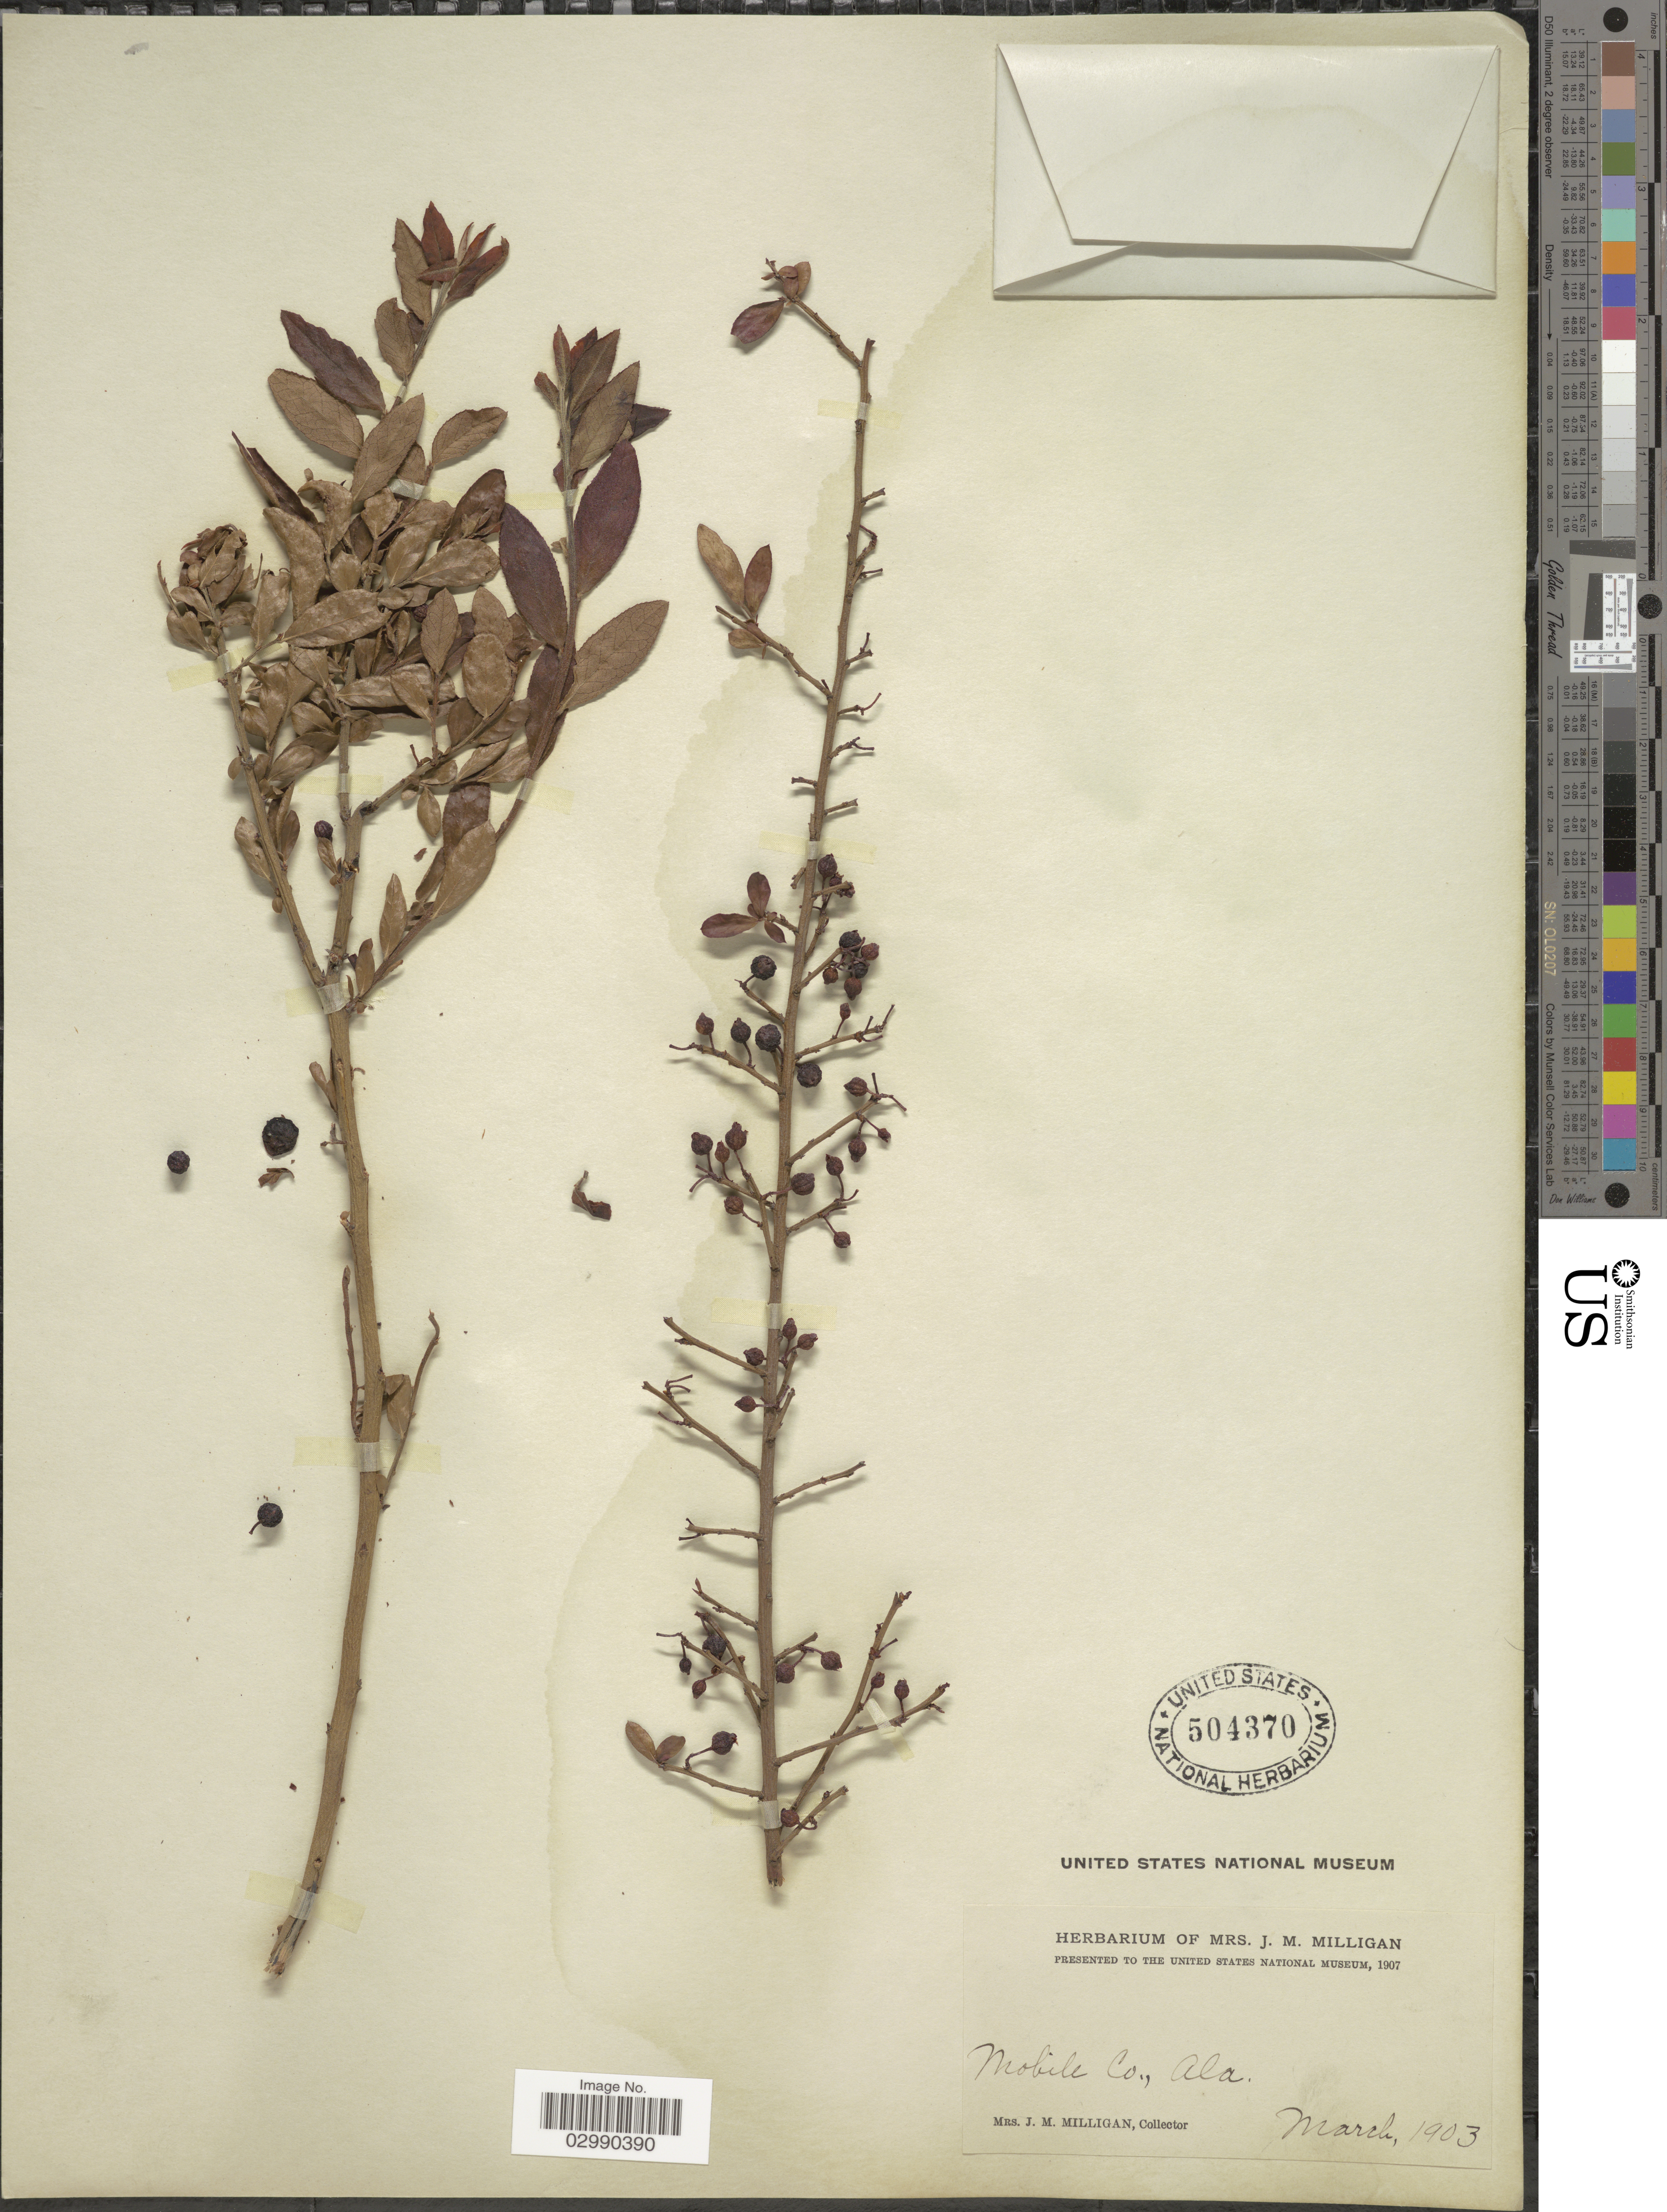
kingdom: Plantae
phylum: Tracheophyta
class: Magnoliopsida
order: Ericales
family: Ericaceae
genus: Vaccinium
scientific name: Vaccinium virgatum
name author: Aiton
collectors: J. Milligan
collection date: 1903-03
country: United States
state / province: Alabama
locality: Mobile Co.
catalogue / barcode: US 504370